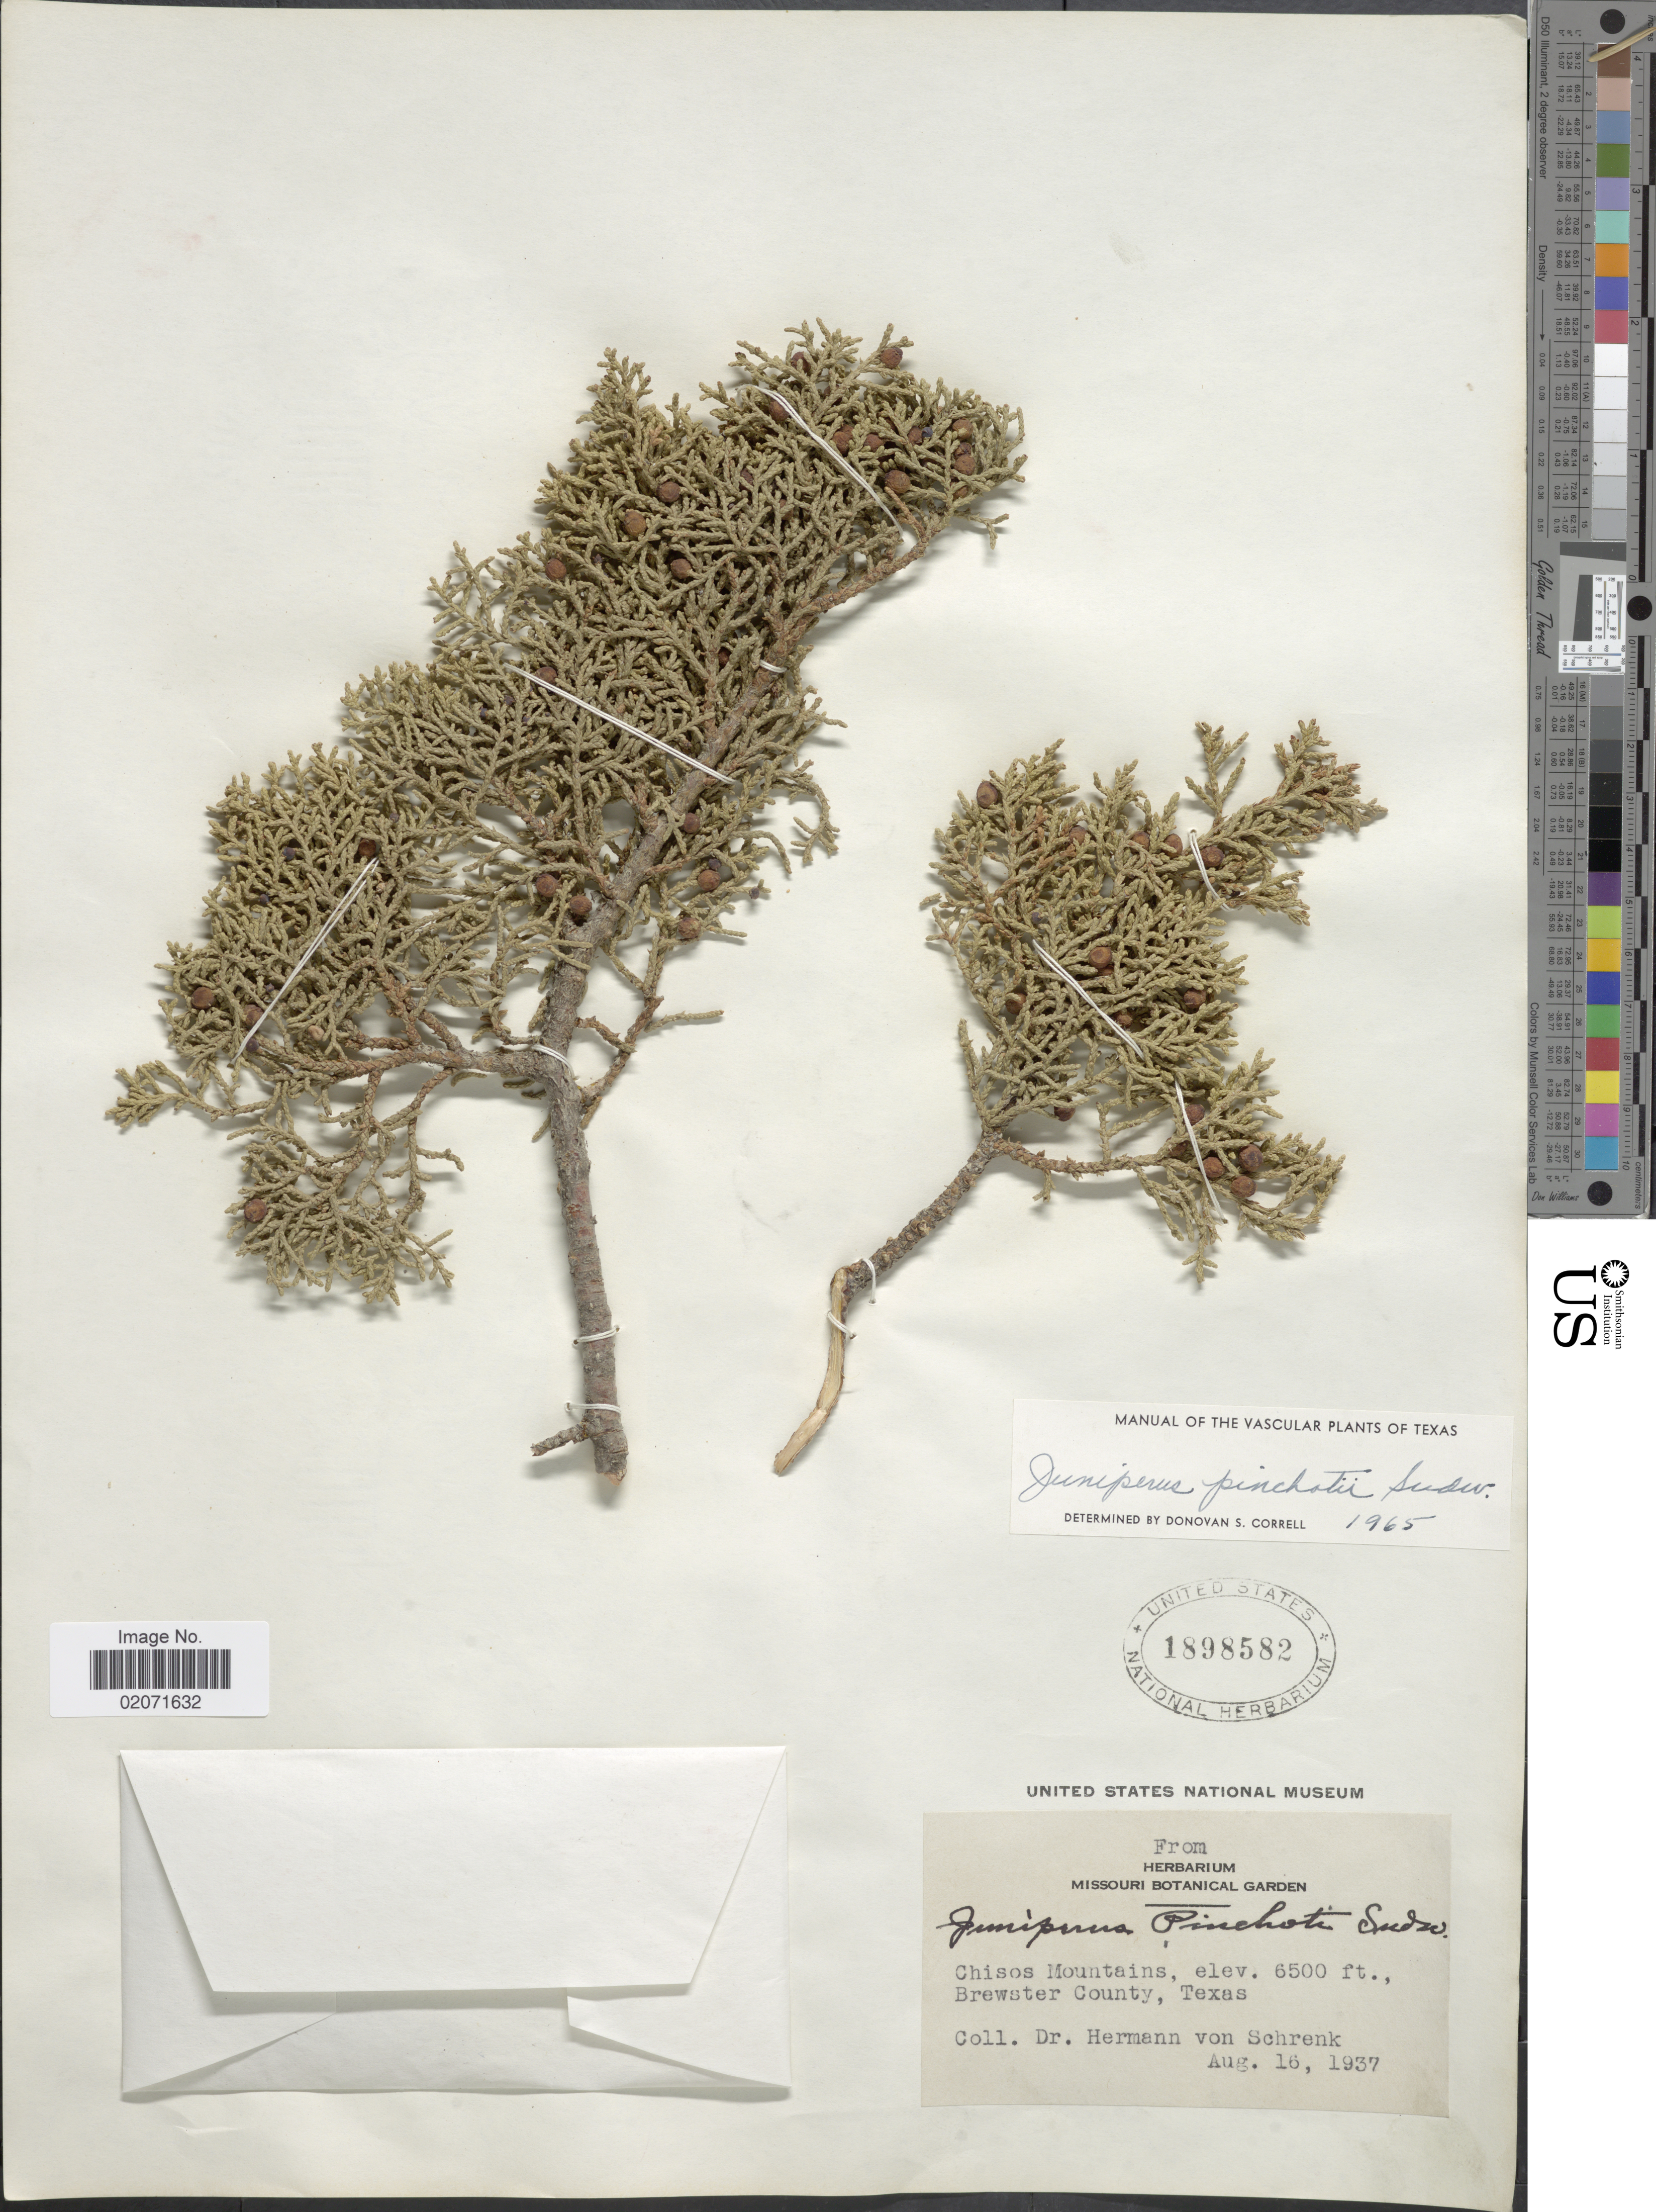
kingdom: Plantae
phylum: Tracheophyta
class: Pinopsida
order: Pinales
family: Cupressaceae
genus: Juniperus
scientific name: Juniperus pinchotii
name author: Sudw.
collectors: H. v. Schrenk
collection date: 1937-08-16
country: United States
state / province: Texas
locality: Chisos Mountains, Brewster County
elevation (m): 1981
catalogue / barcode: US 1898582